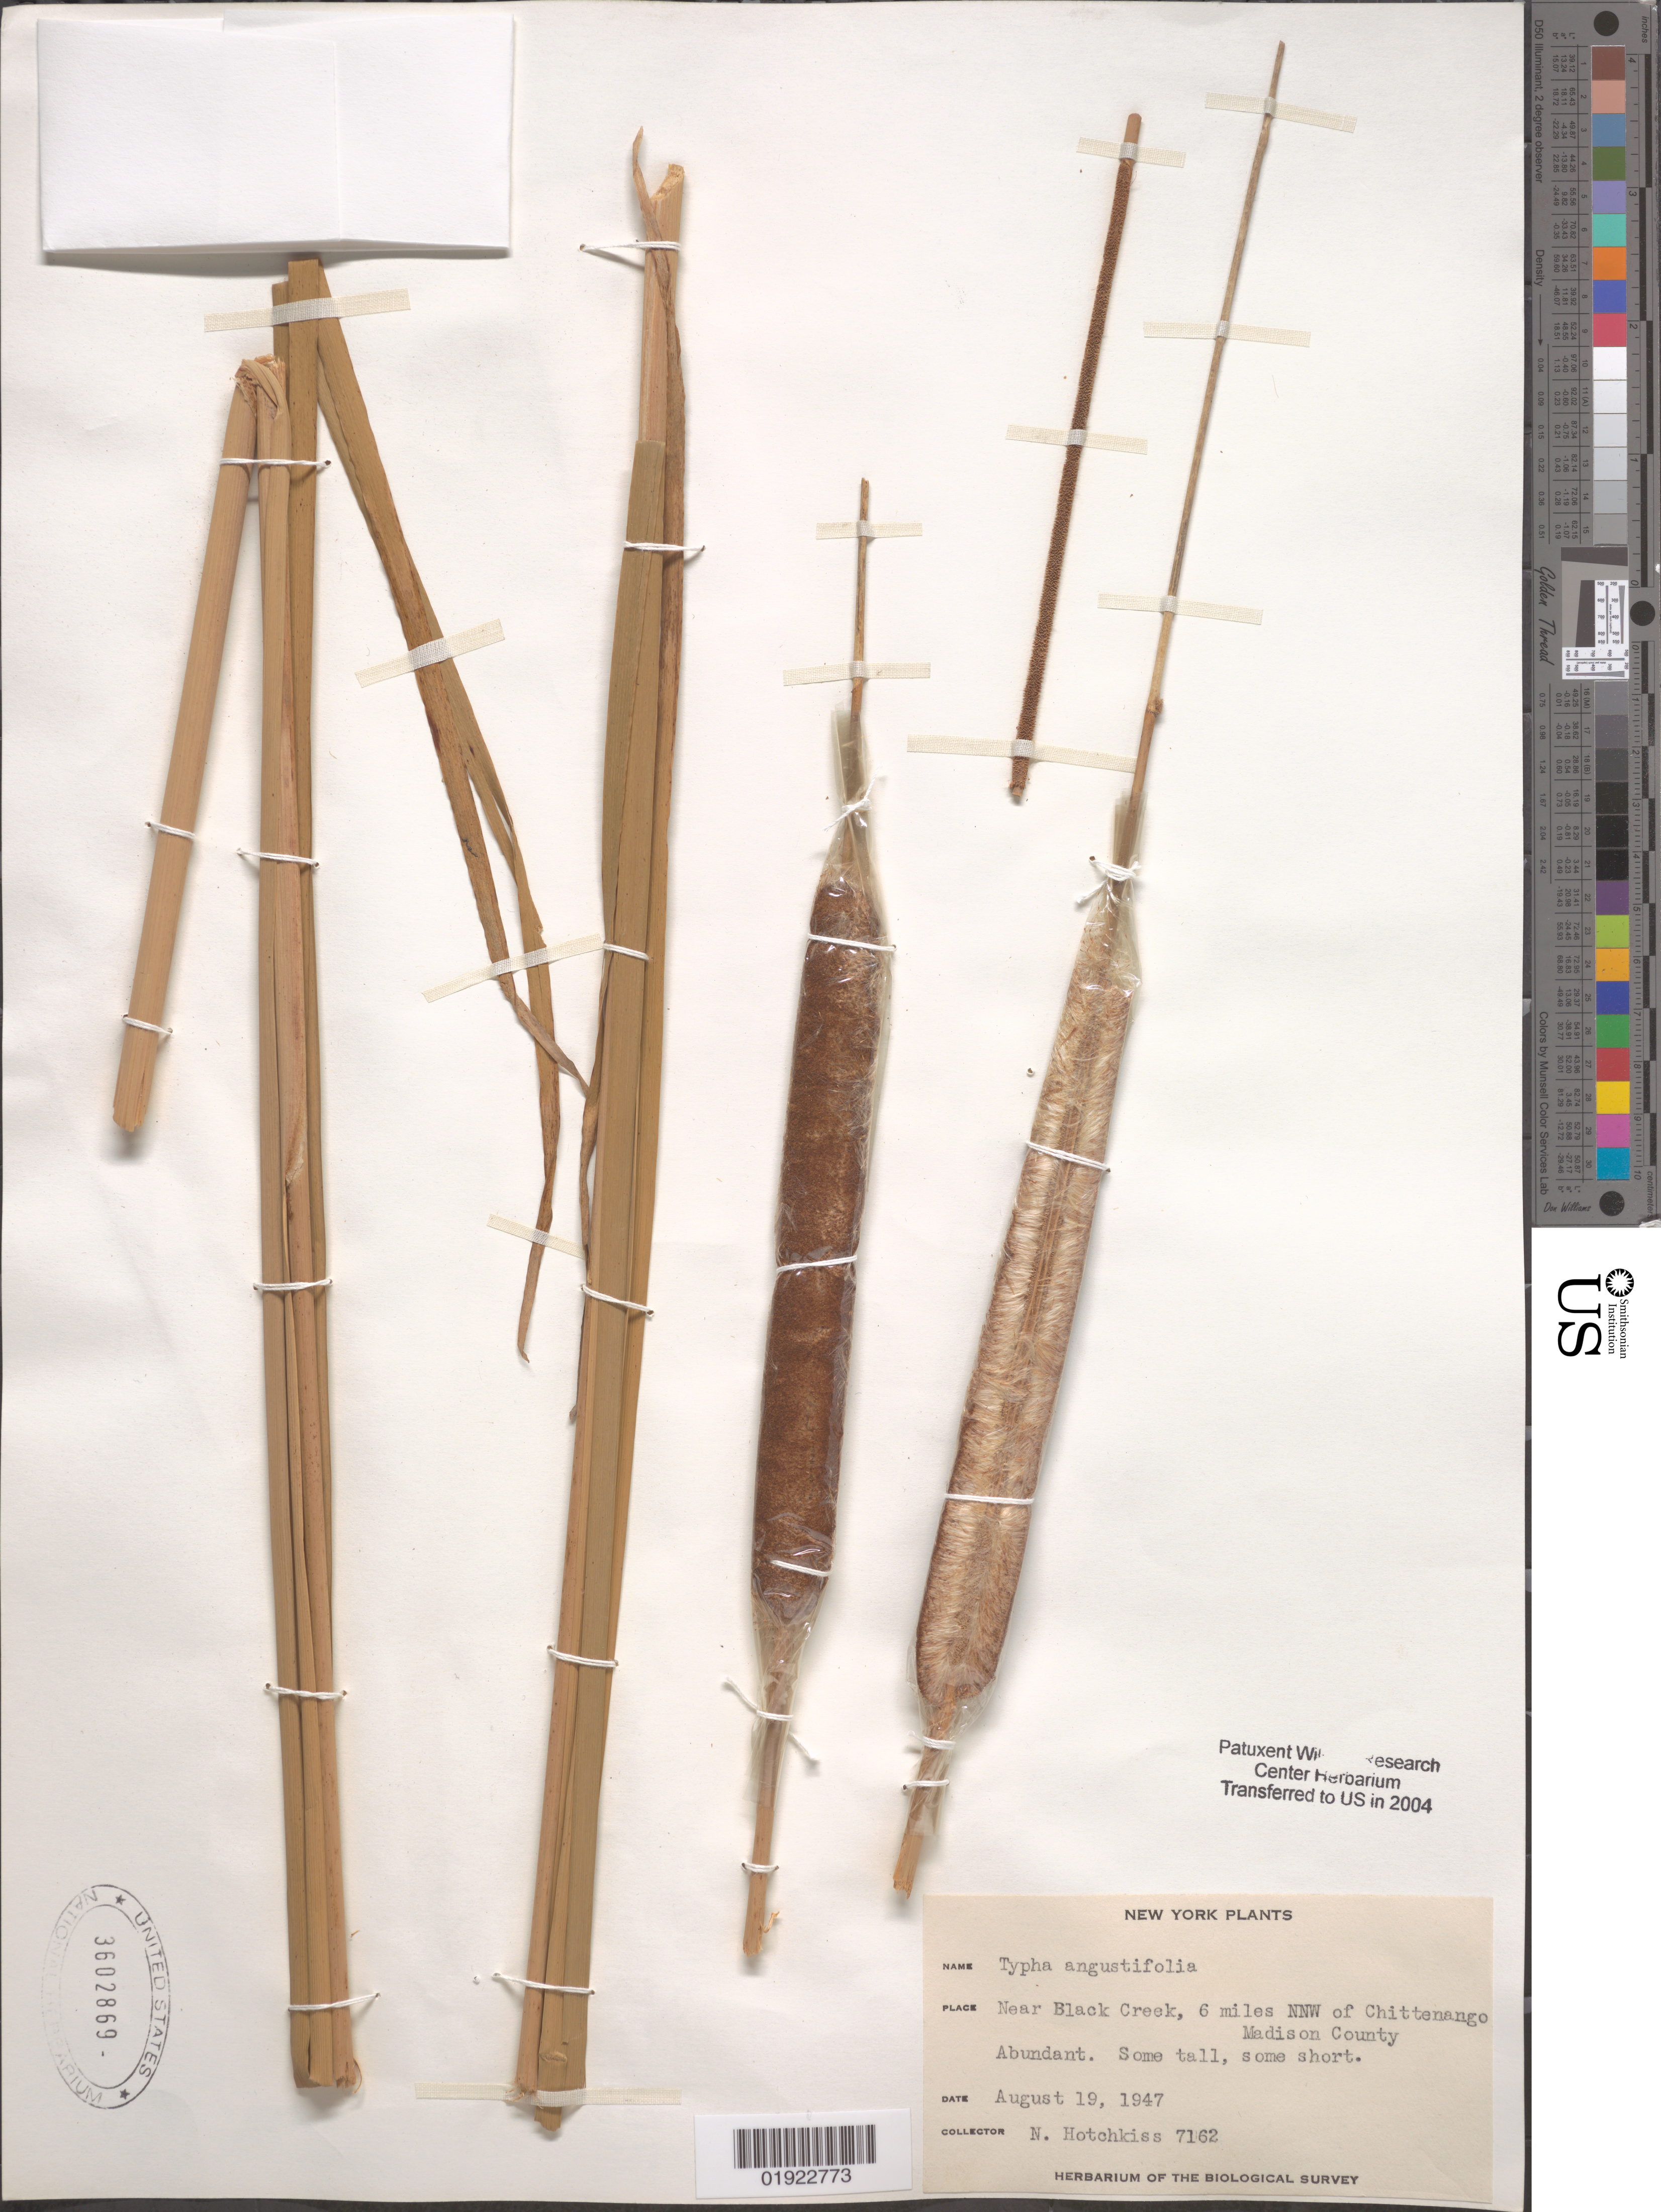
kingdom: Plantae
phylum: Tracheophyta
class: Liliopsida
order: Poales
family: Typhaceae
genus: Typha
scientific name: Typha angustifolia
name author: L.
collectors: N. Hotchkiss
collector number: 7162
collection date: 1947-08-19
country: United States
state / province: New York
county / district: Madison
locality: Near Black Creek, 6 miles NNW of Chittenango.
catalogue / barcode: US 3602869